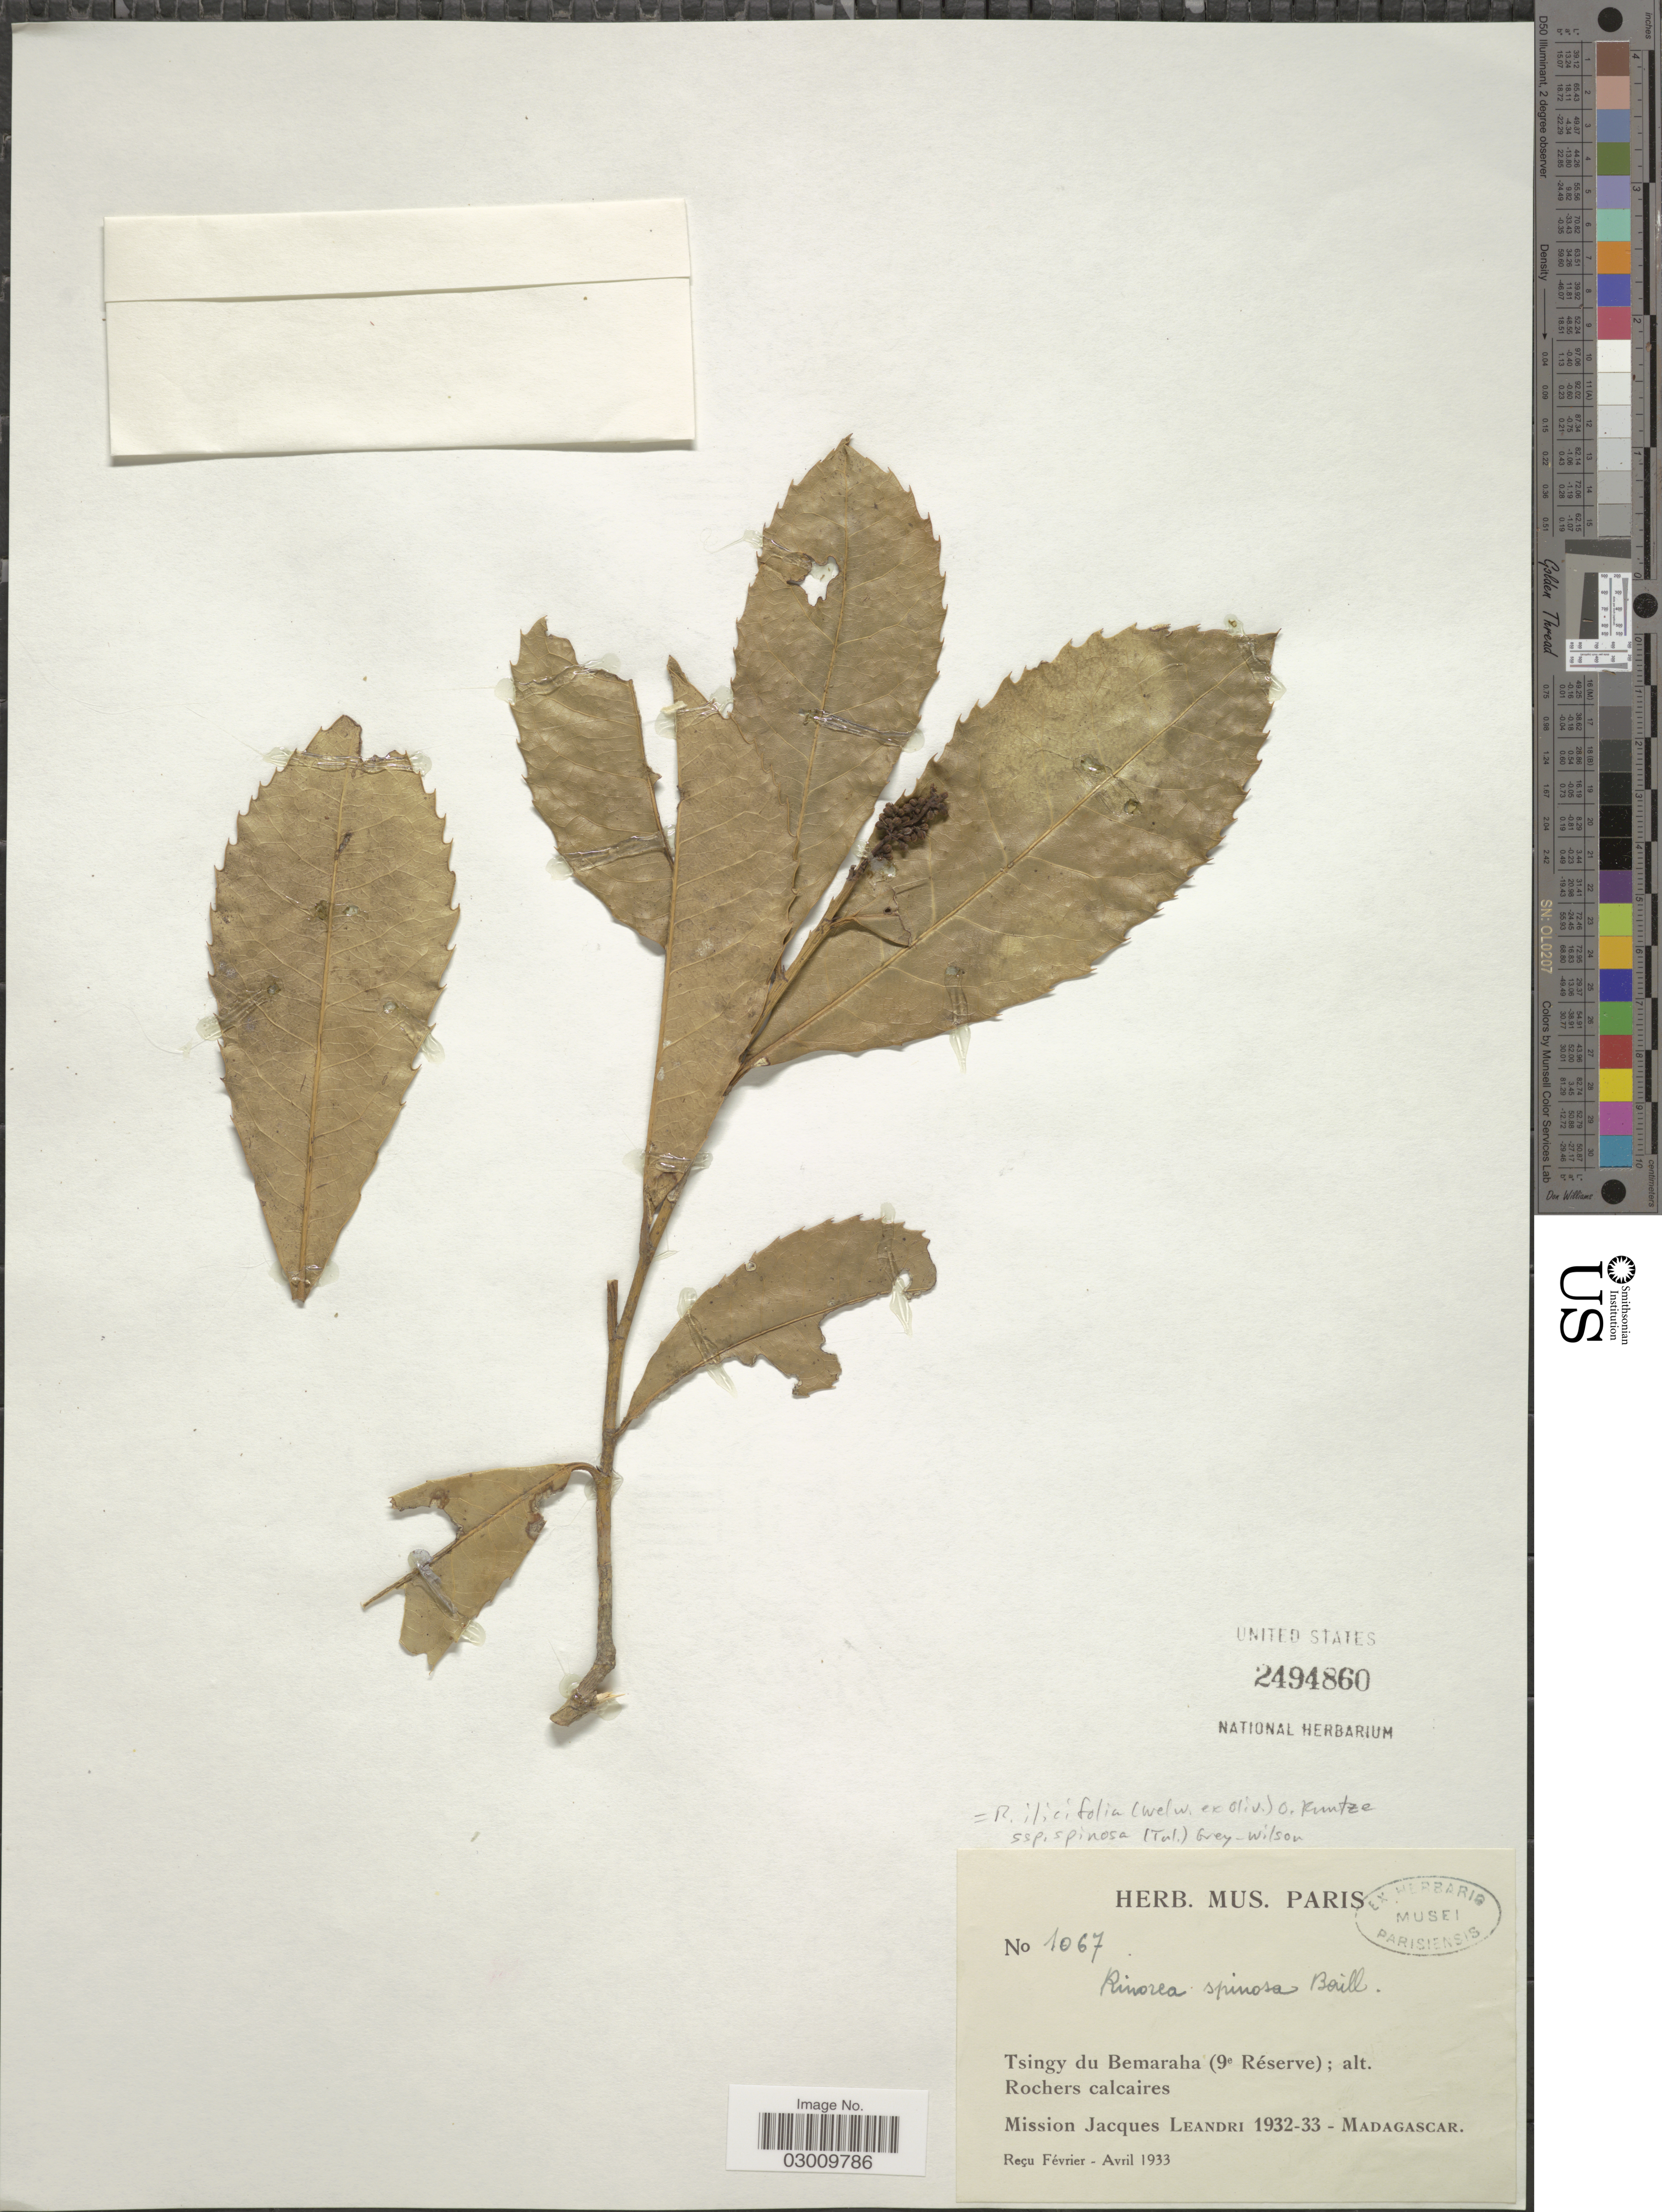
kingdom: Plantae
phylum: Tracheophyta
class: Magnoliopsida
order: Malpighiales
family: Violaceae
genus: Rinorea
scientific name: Rinorea ilicifolia subsp. spinosa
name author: (Boivin ex Tul.) Grey-Wilson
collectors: J. Leandri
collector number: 1067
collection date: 1932/1933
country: Madagascar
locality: Tsingy du Bemaraha (9e Réserve).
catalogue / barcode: US 2494860